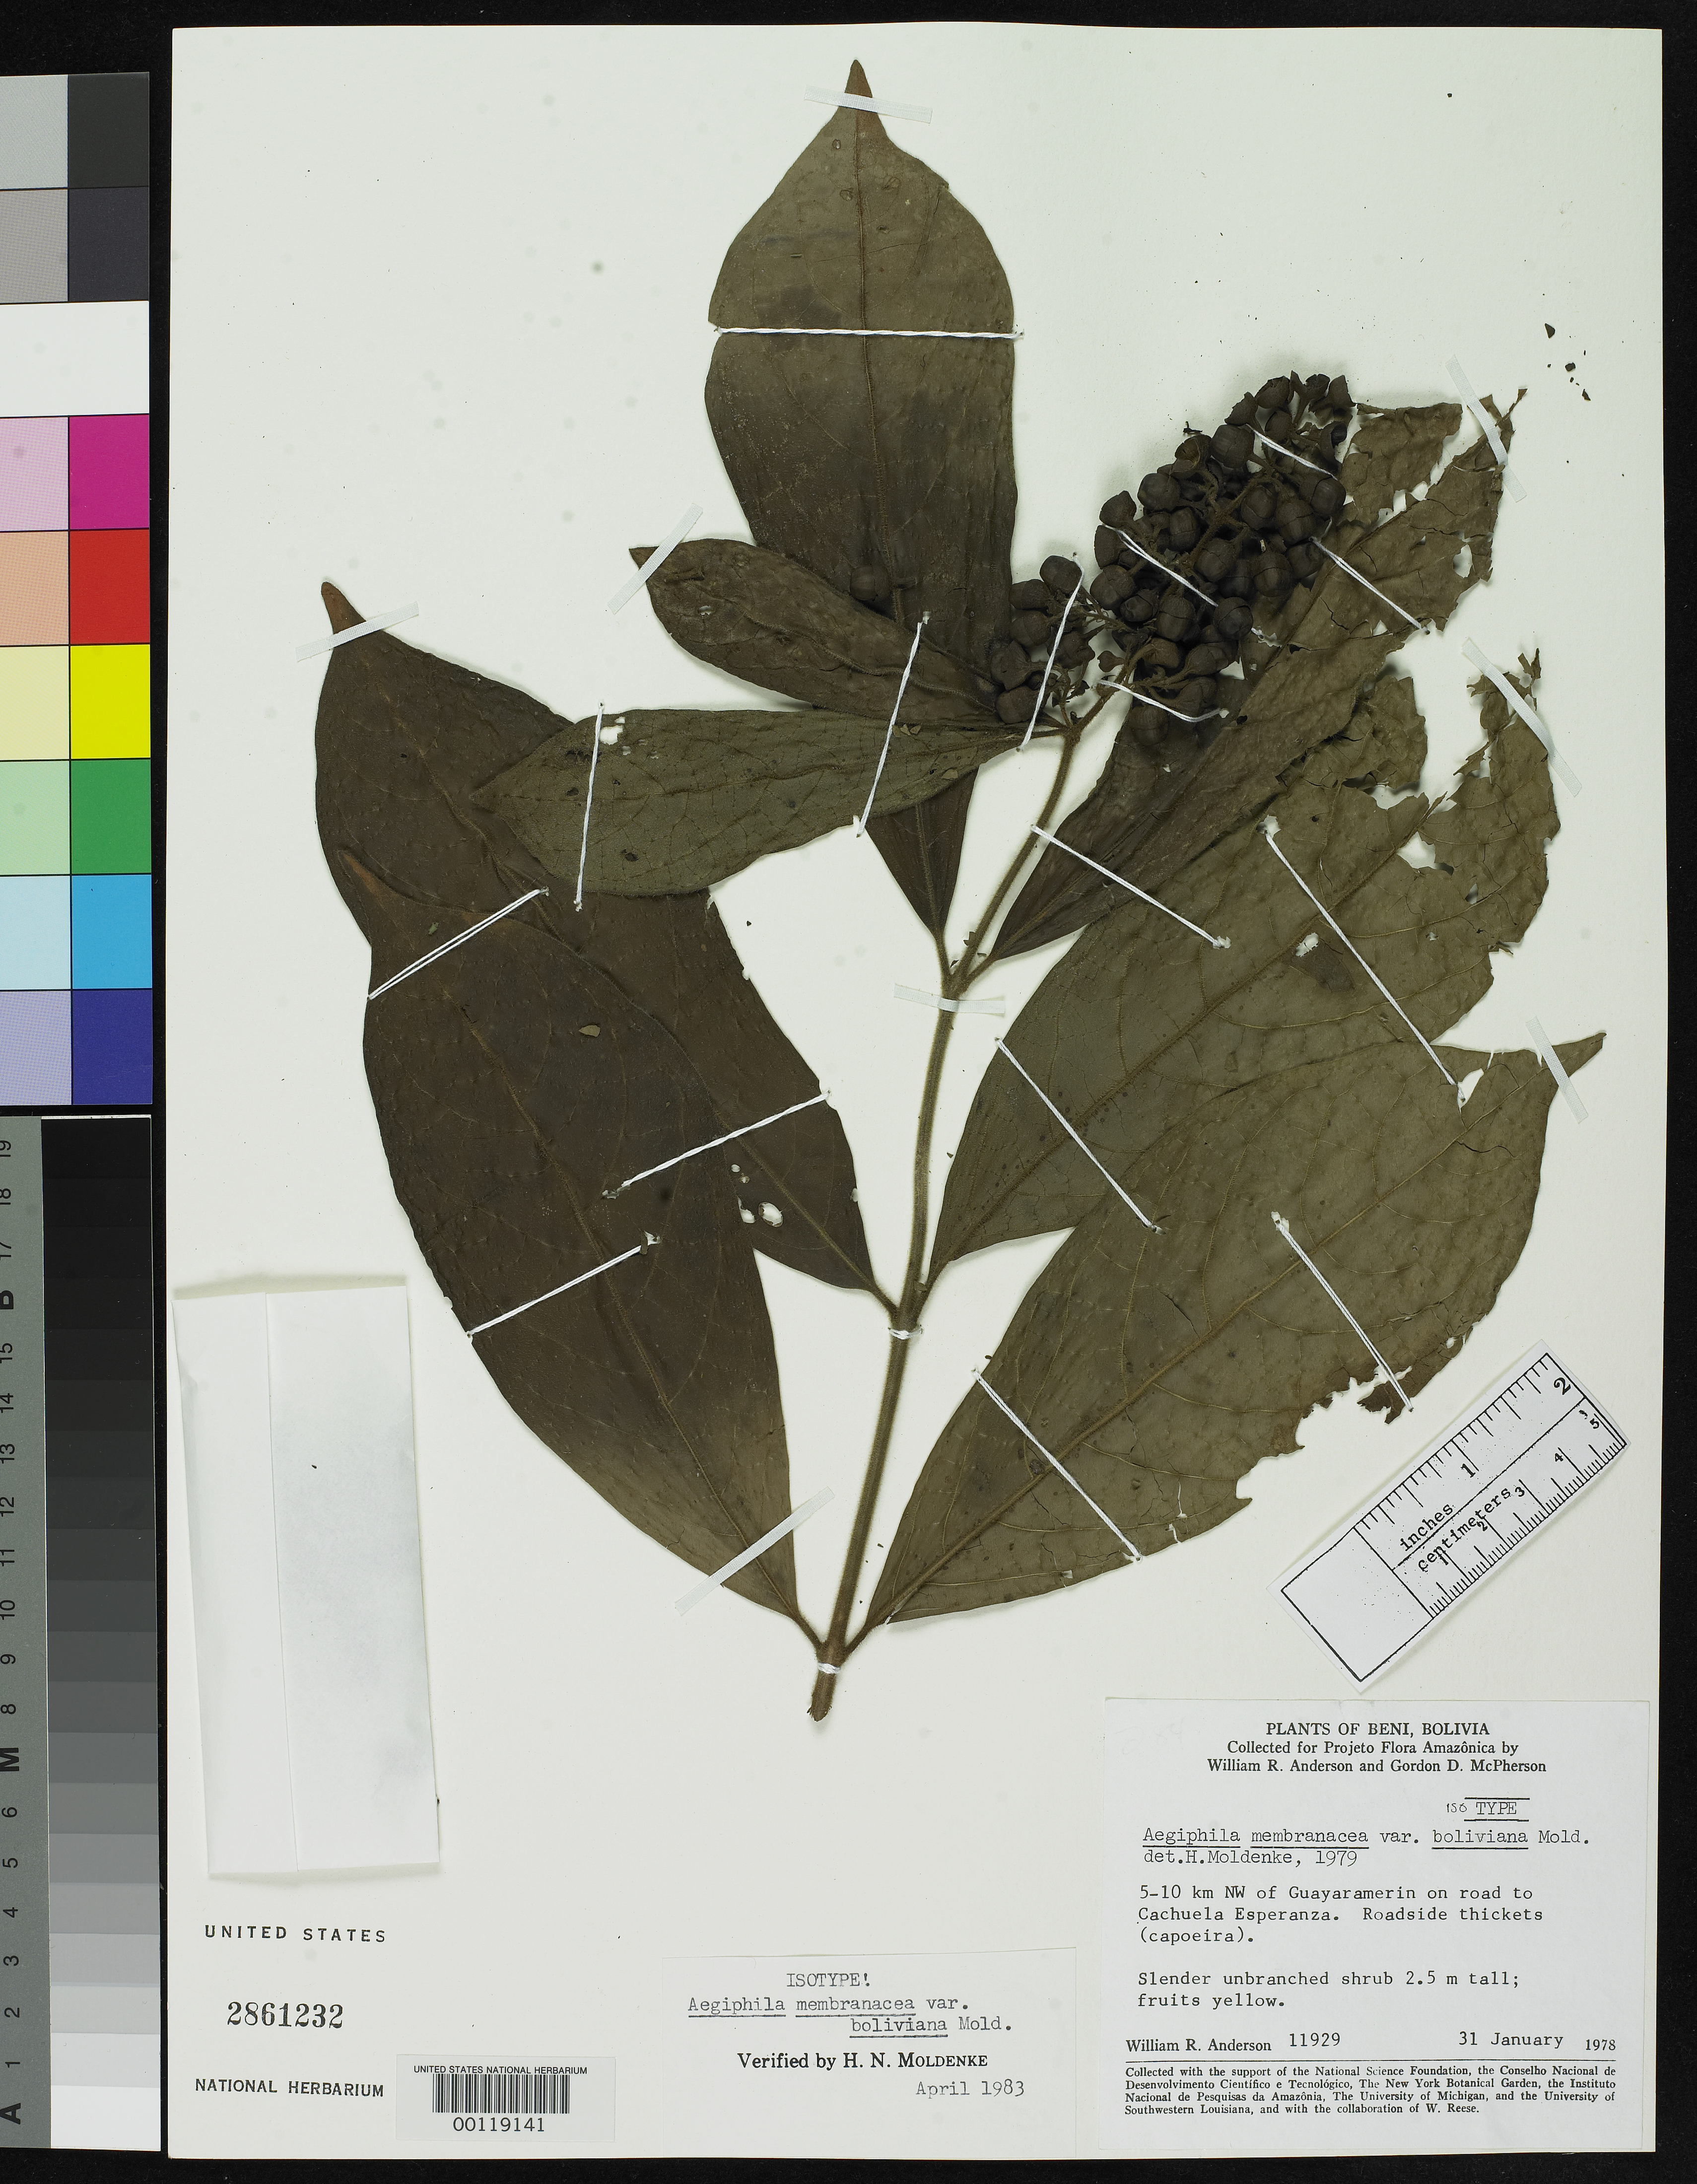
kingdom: Plantae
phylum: Tracheophyta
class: Magnoliopsida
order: Lamiales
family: Lamiaceae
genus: Aegiphila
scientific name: Aegiphila membranacea var. boliviana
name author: Moldenke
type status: Isotype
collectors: W. R. Anderson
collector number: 11929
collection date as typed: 31 Jan 1978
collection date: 1978-01-31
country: Bolivia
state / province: Beni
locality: N W of Guayaramerin on road to Cachuela Esperanza.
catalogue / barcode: US 2861232